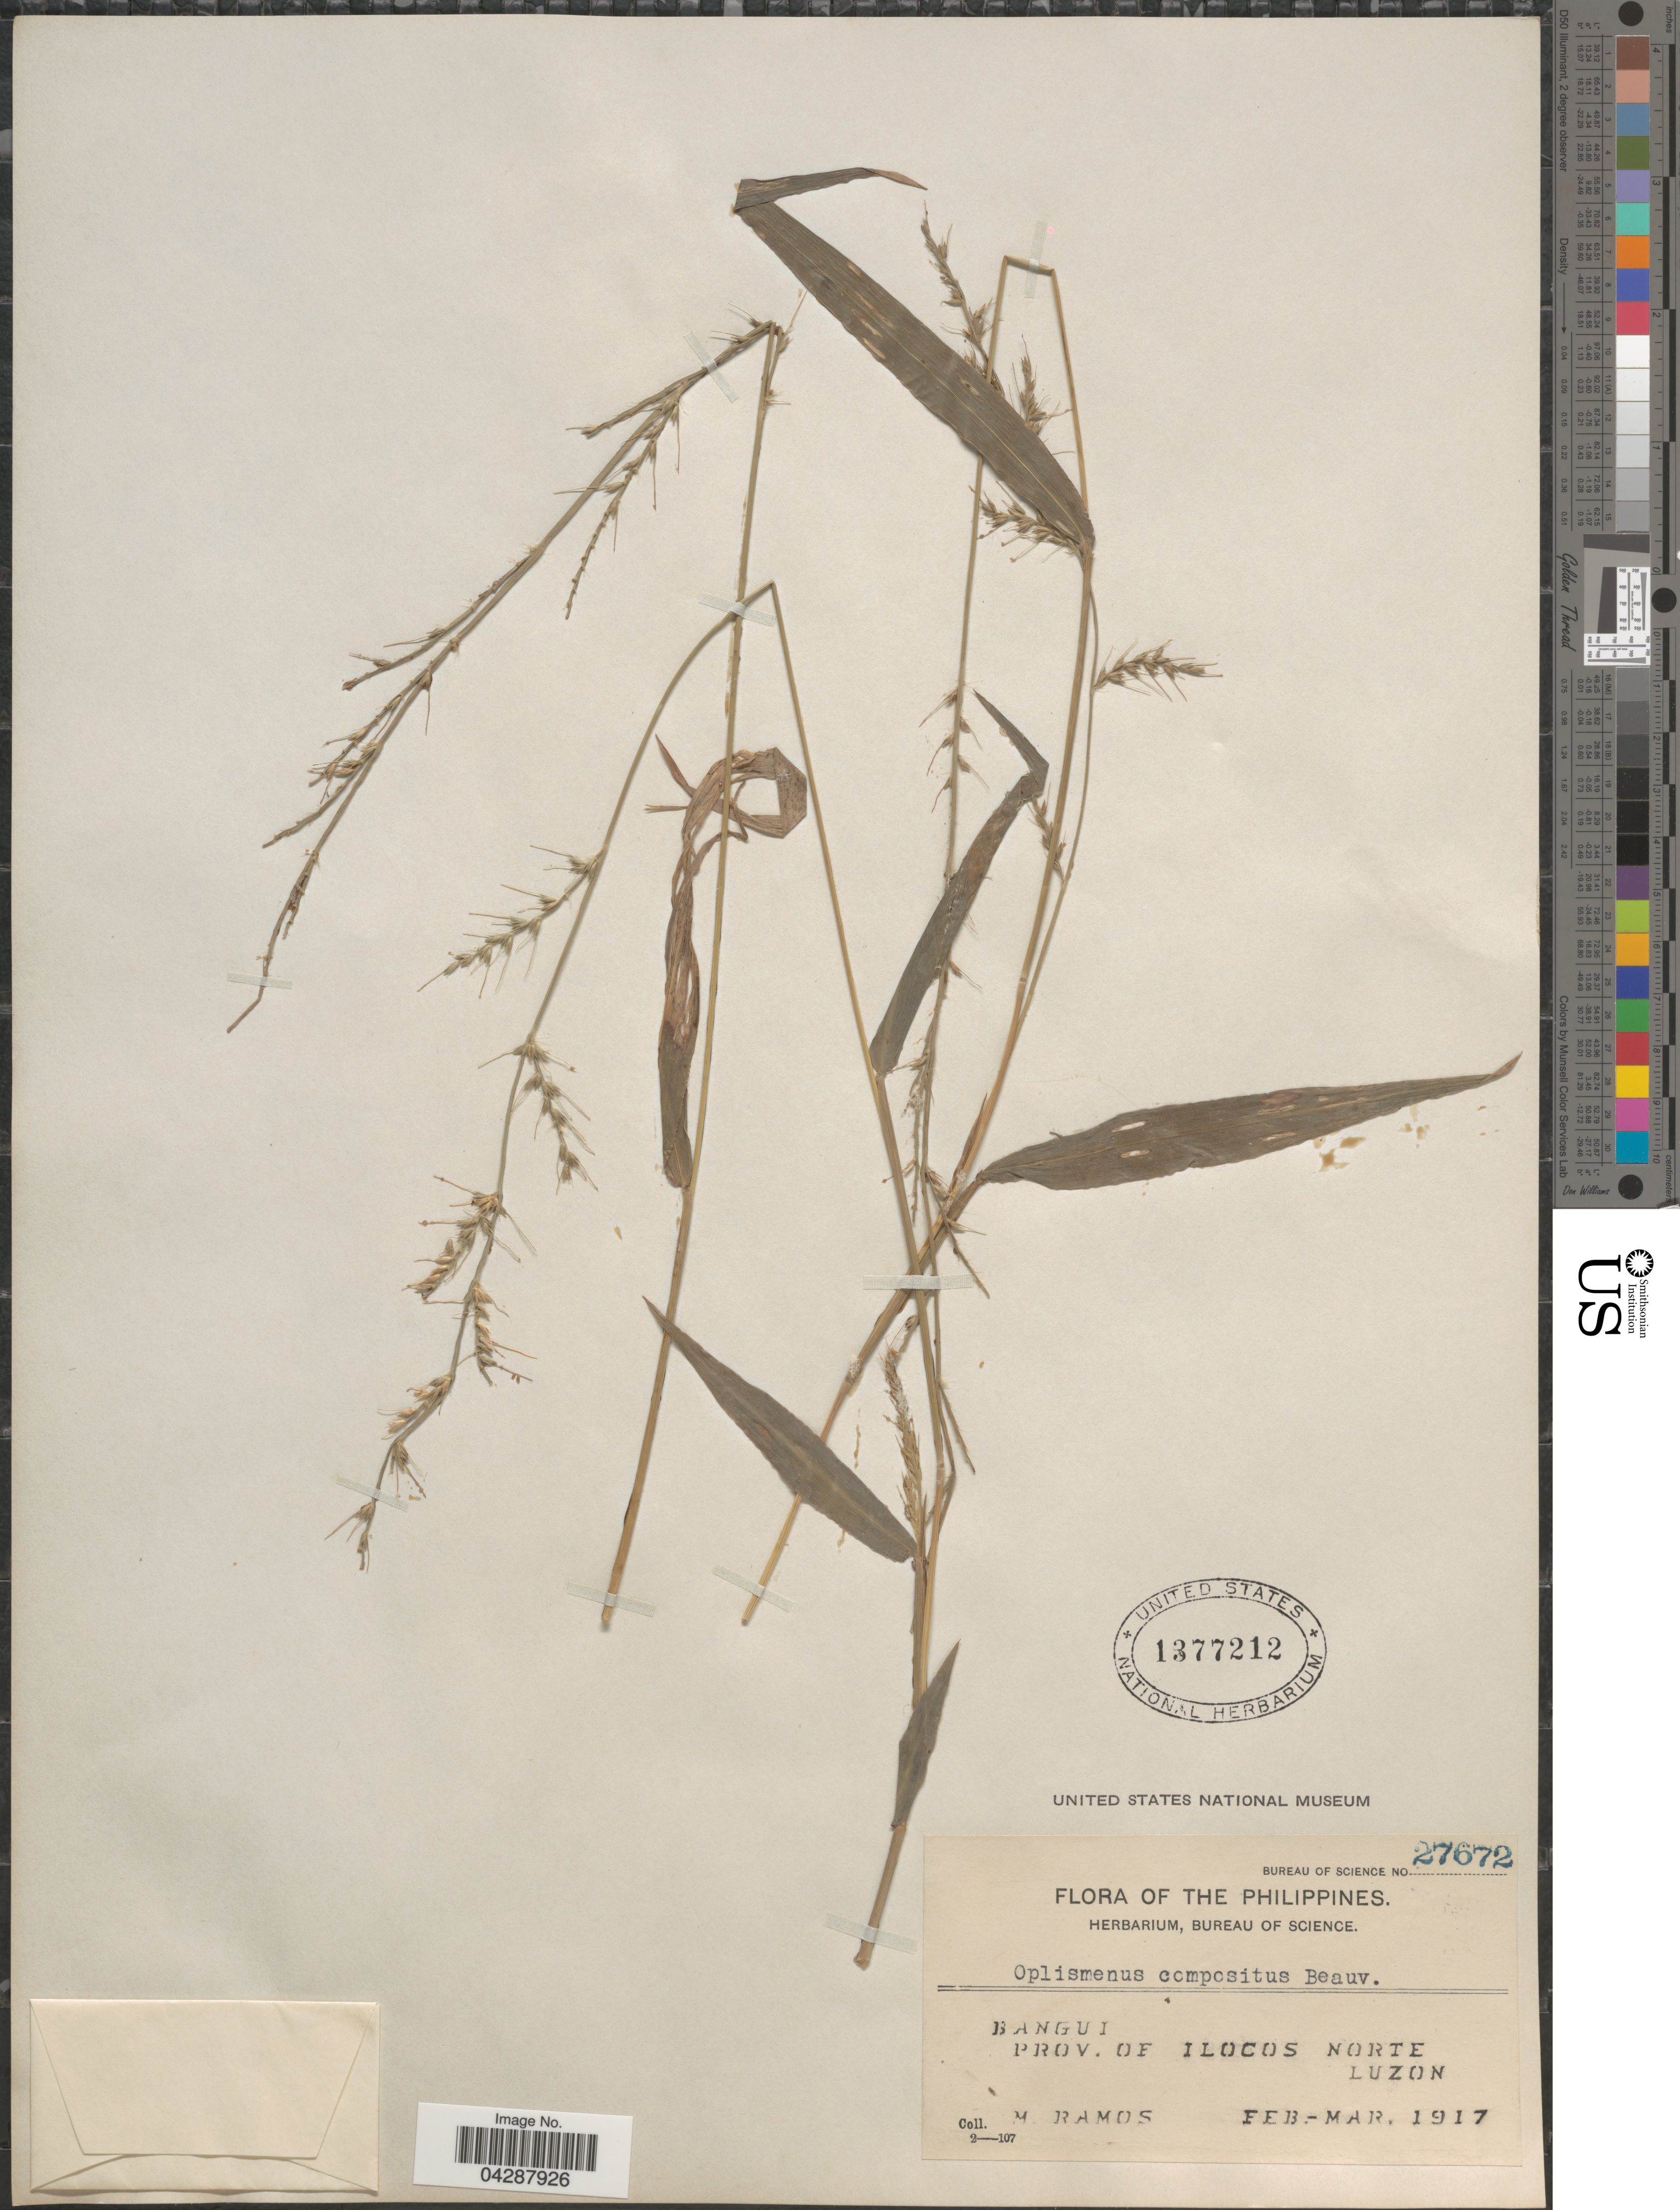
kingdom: Plantae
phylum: Tracheophyta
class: Liliopsida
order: Poales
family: Poaceae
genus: Oplismenus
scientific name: Oplismenus compositus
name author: (L.) P. Beauv.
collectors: M. Ramos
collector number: Bureau of Science 27672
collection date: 1917-02/1917-03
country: Philippines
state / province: Ilocos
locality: Bangui. Prov. of Ilocos Norte. Luzon.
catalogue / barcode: US 1377212